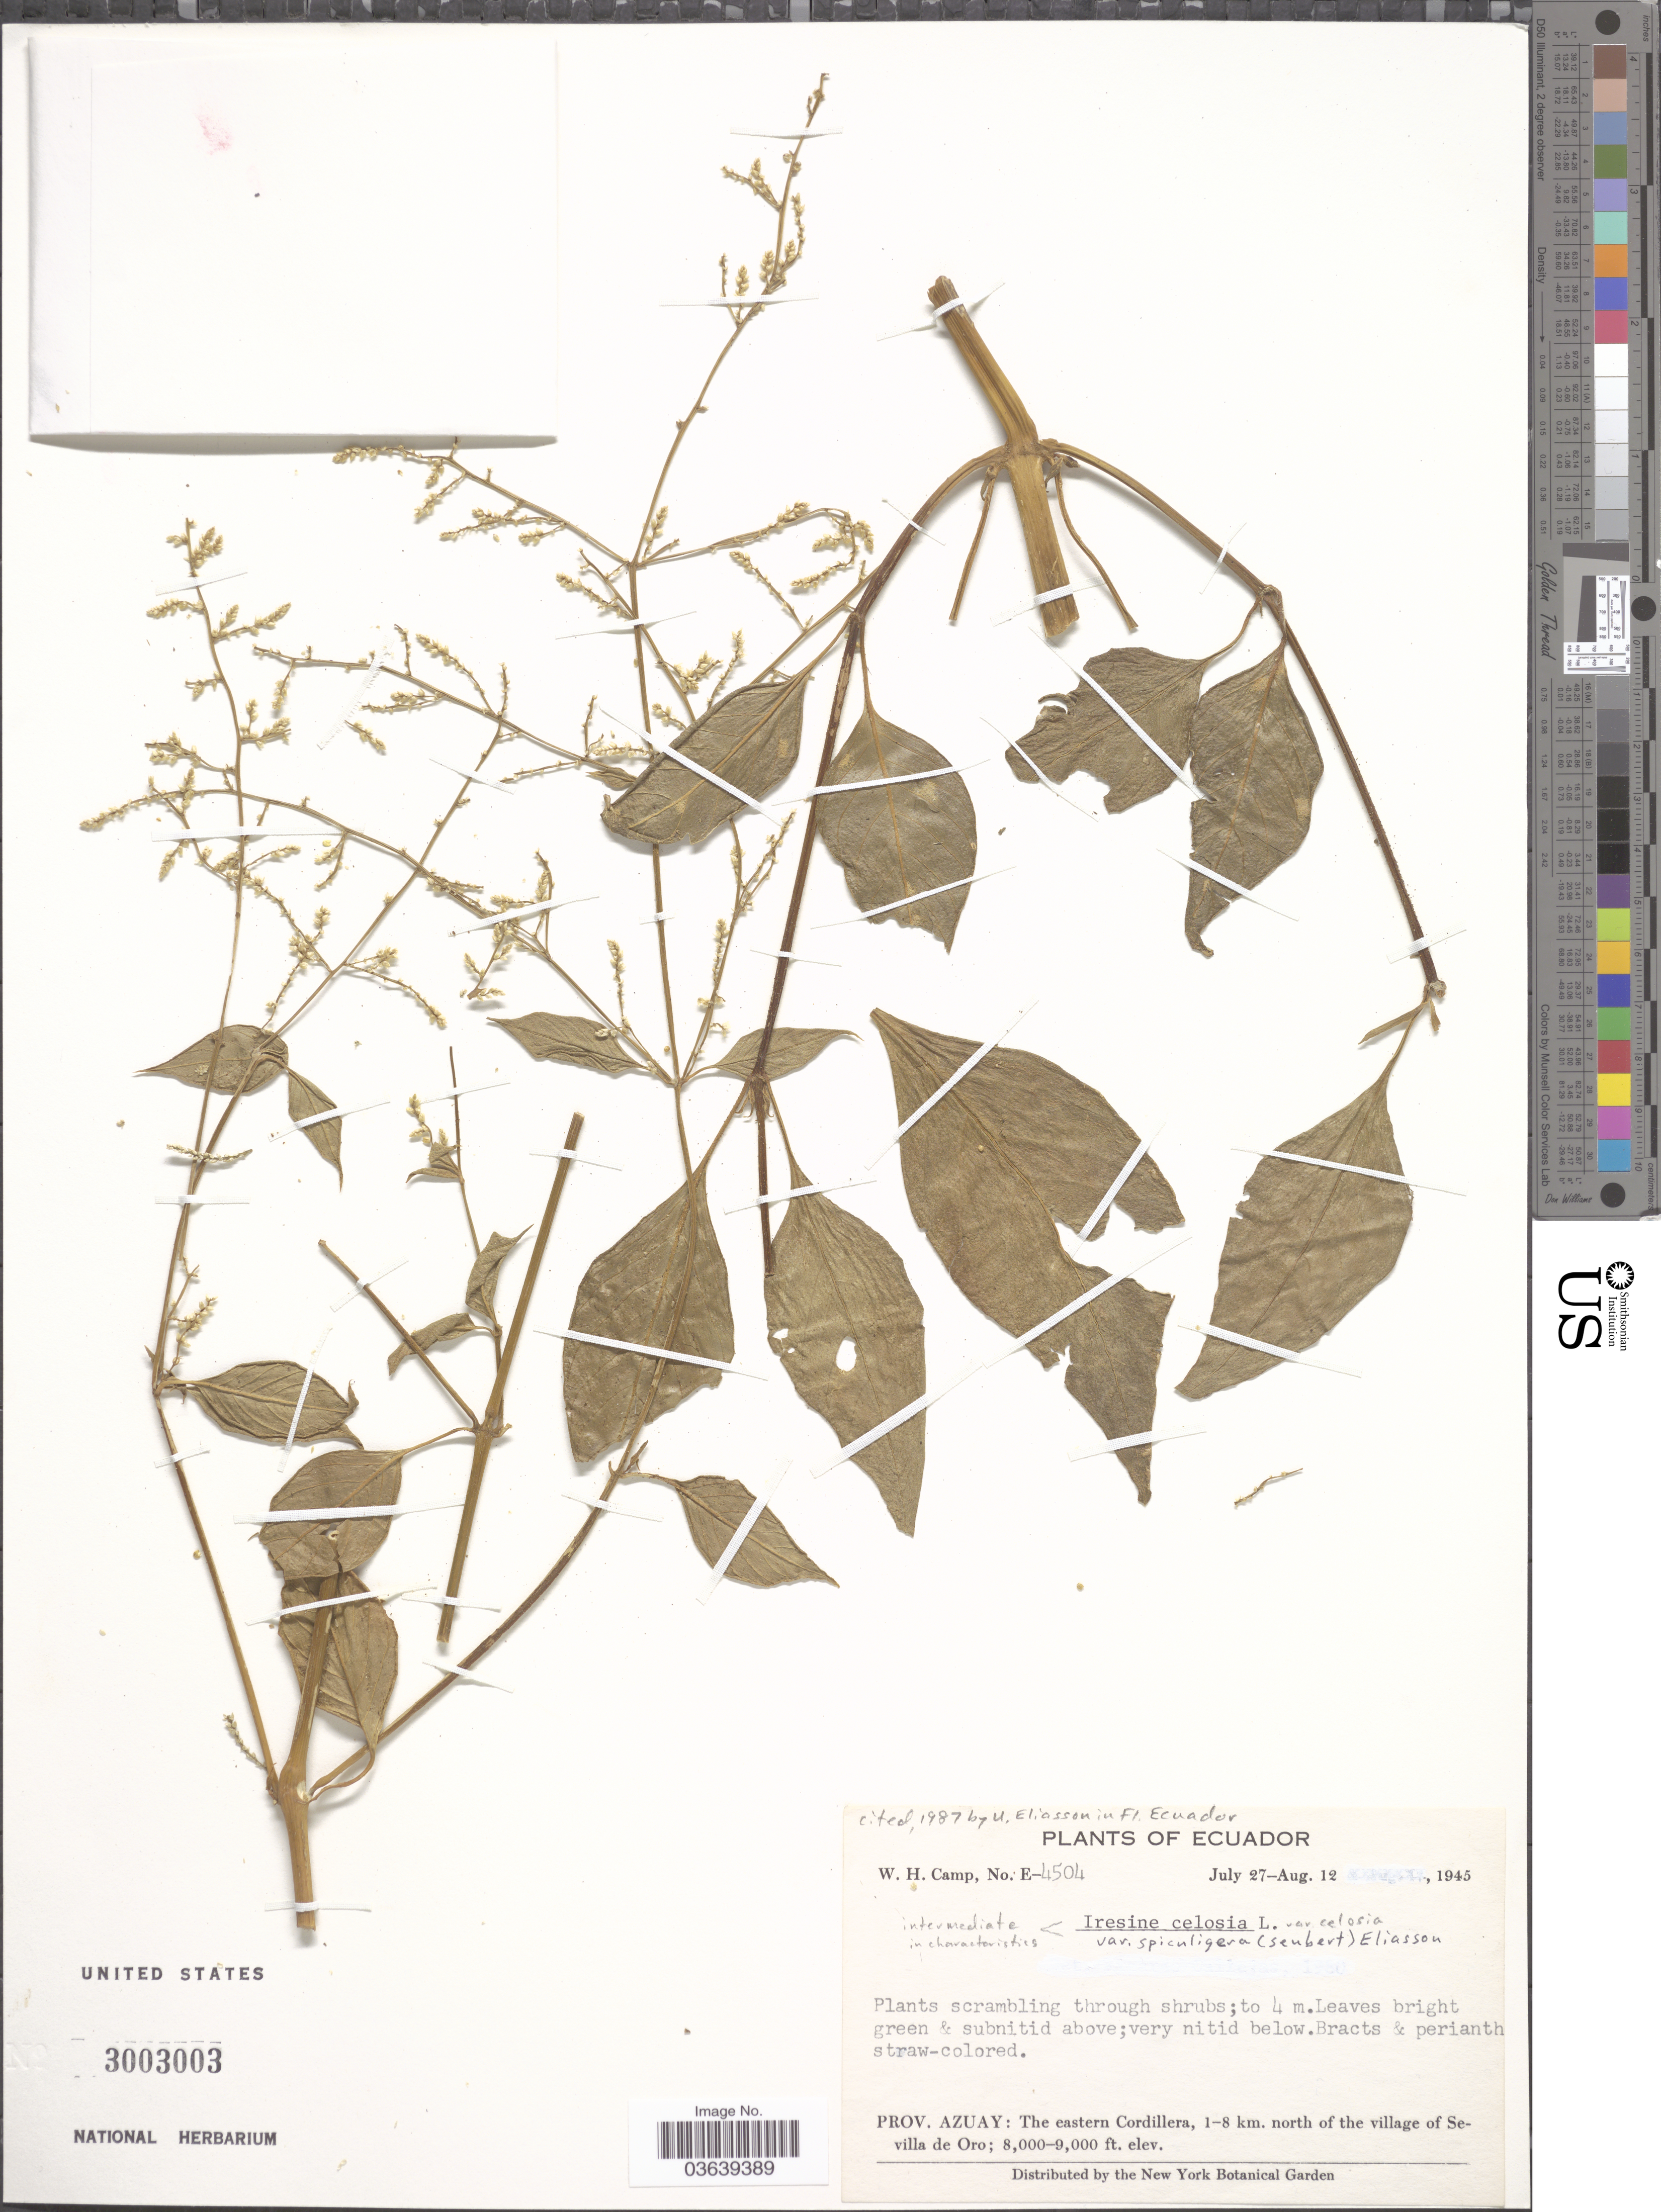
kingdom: Plantae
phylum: Tracheophyta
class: Magnoliopsida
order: Caryophyllales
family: Amaranthaceae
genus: Iresine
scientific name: Iresine diffusa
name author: Humb. & Bonpl. ex Willd.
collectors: W. H. Camp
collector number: E-4504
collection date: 1945-07-27/1945-08-12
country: Ecuador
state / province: Azuay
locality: The eastern Cordillera, 1-8 km. north of the village of Sevilla de Oro.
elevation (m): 2438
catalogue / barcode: US 3003003